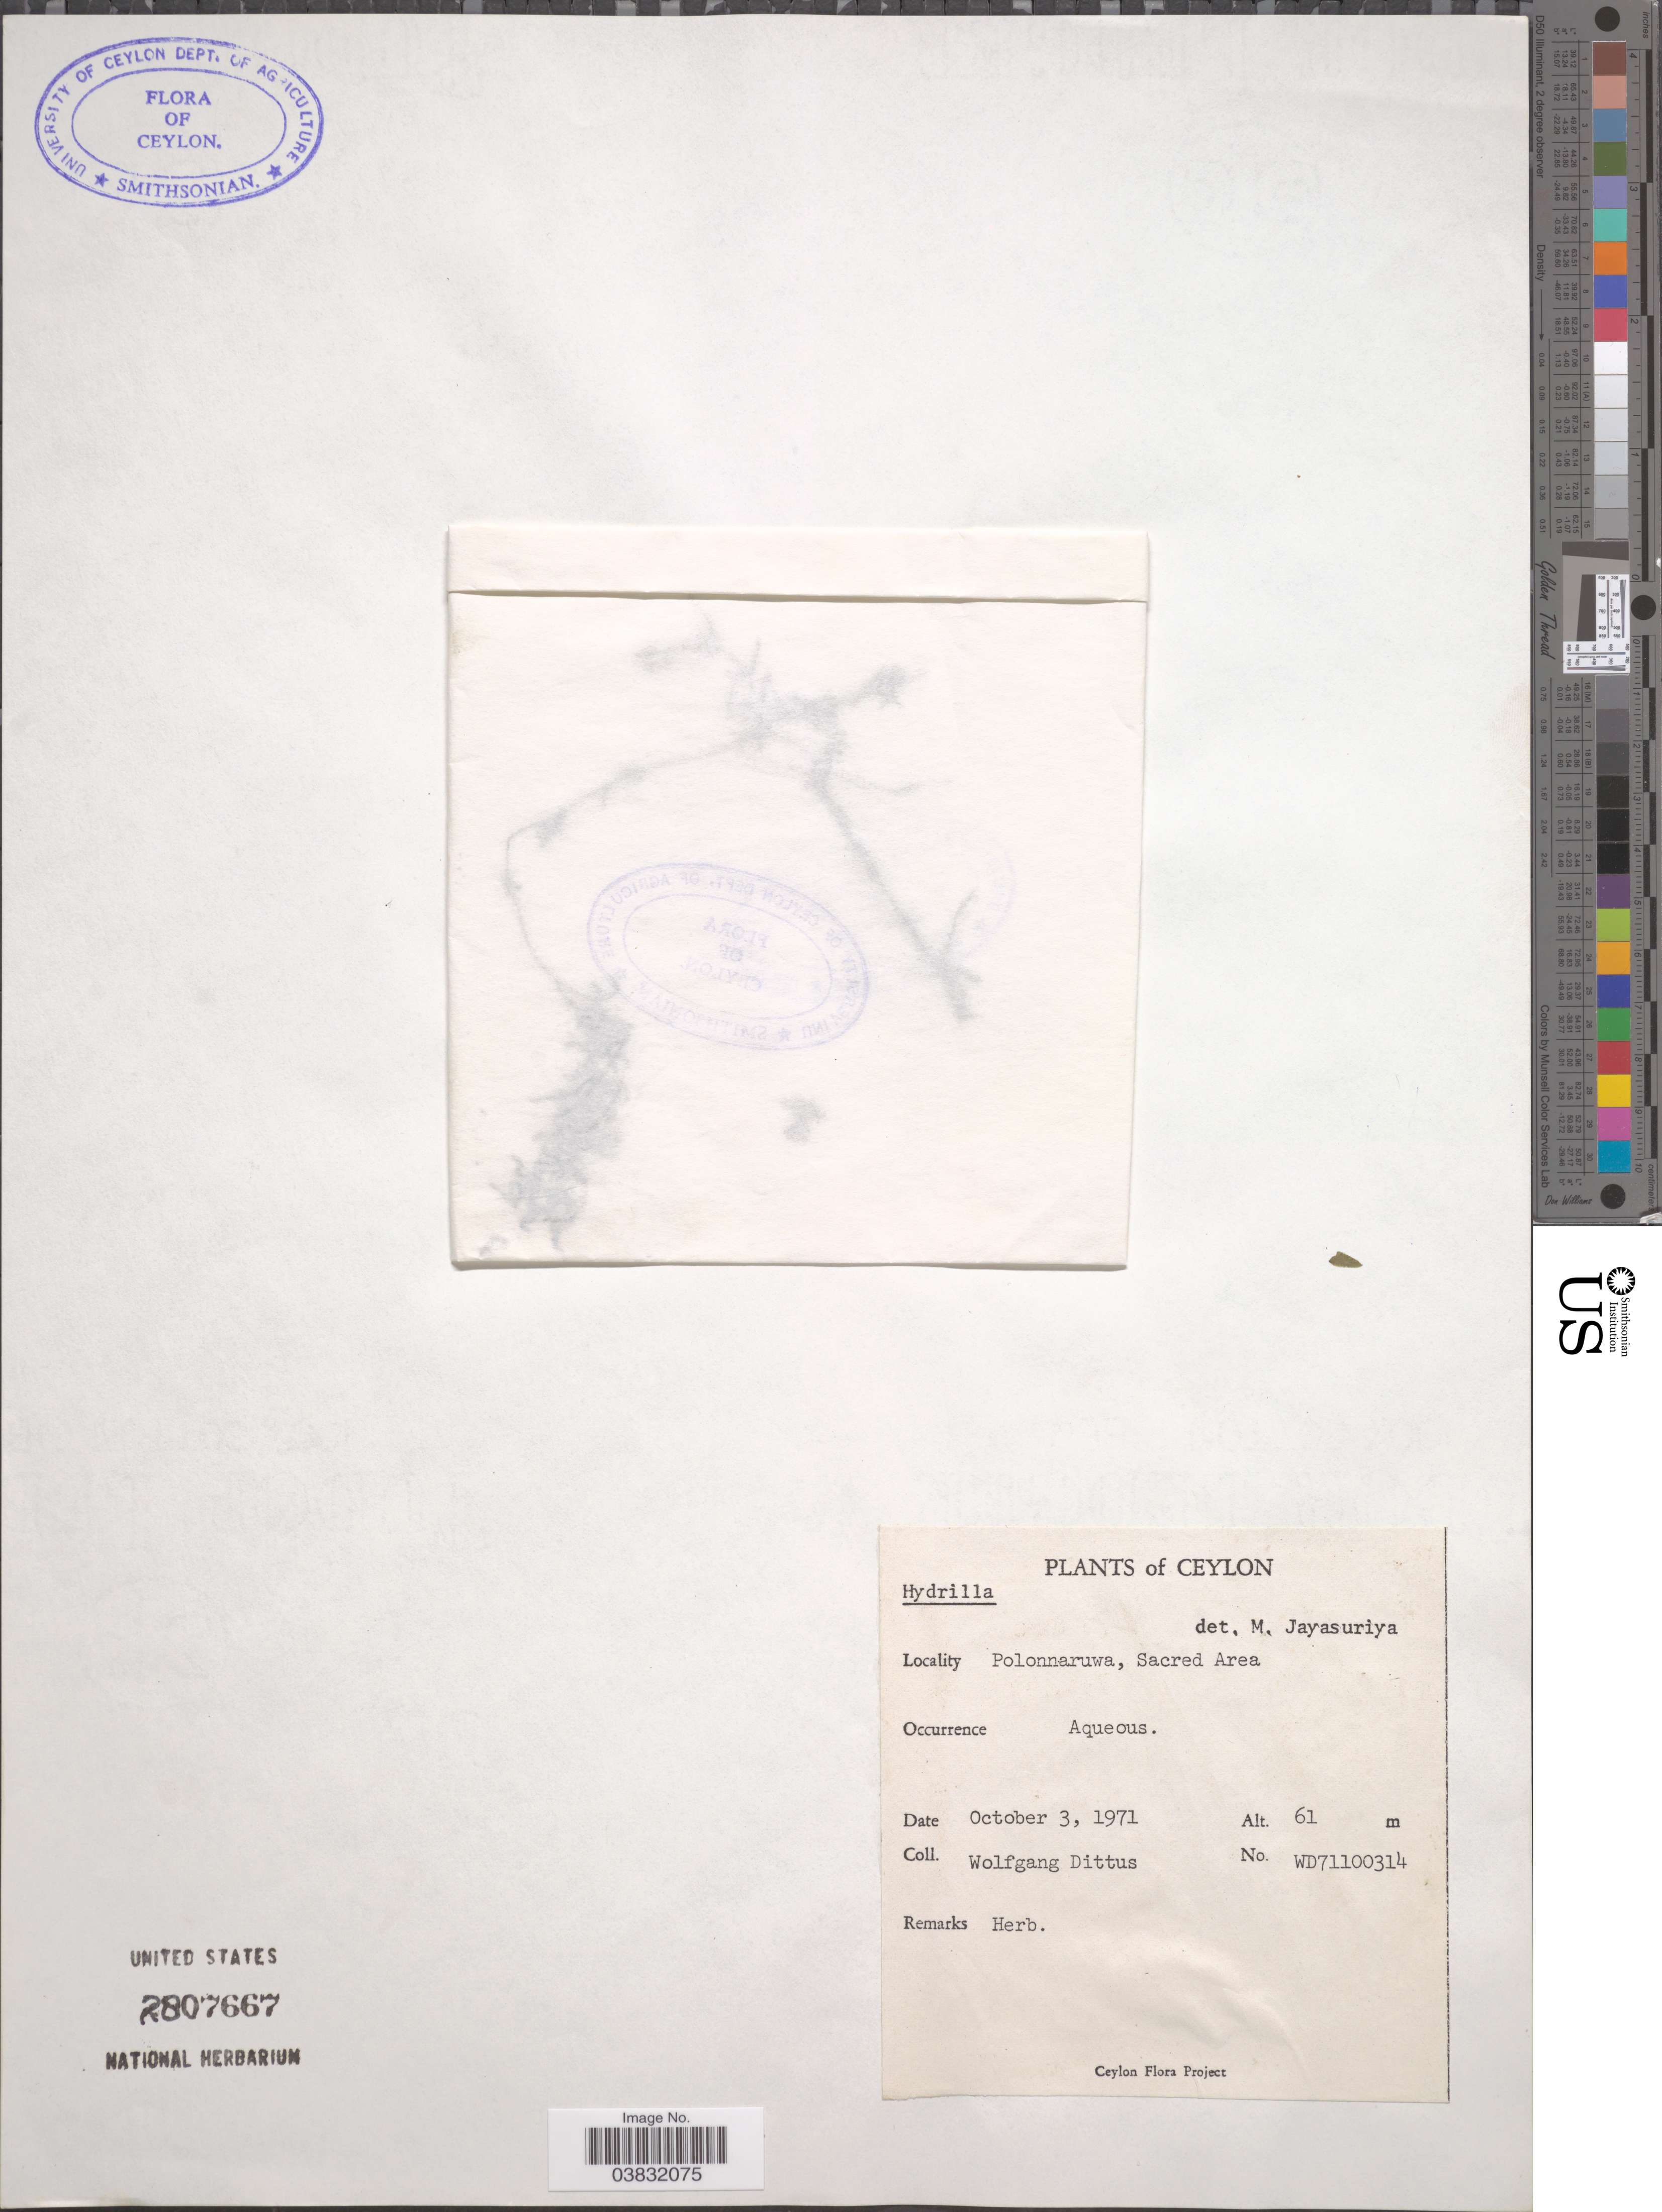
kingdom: Plantae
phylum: Tracheophyta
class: Liliopsida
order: Alismatales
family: Hydrocharitaceae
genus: Hydrilla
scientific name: Hydrilla verticillata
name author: (L. f.) Royle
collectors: W. Dittus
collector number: WD71100314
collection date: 1971-10-03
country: Sri Lanka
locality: Ceylon. Polonnaruwa, Sacred Area.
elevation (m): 61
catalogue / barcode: US 2807667